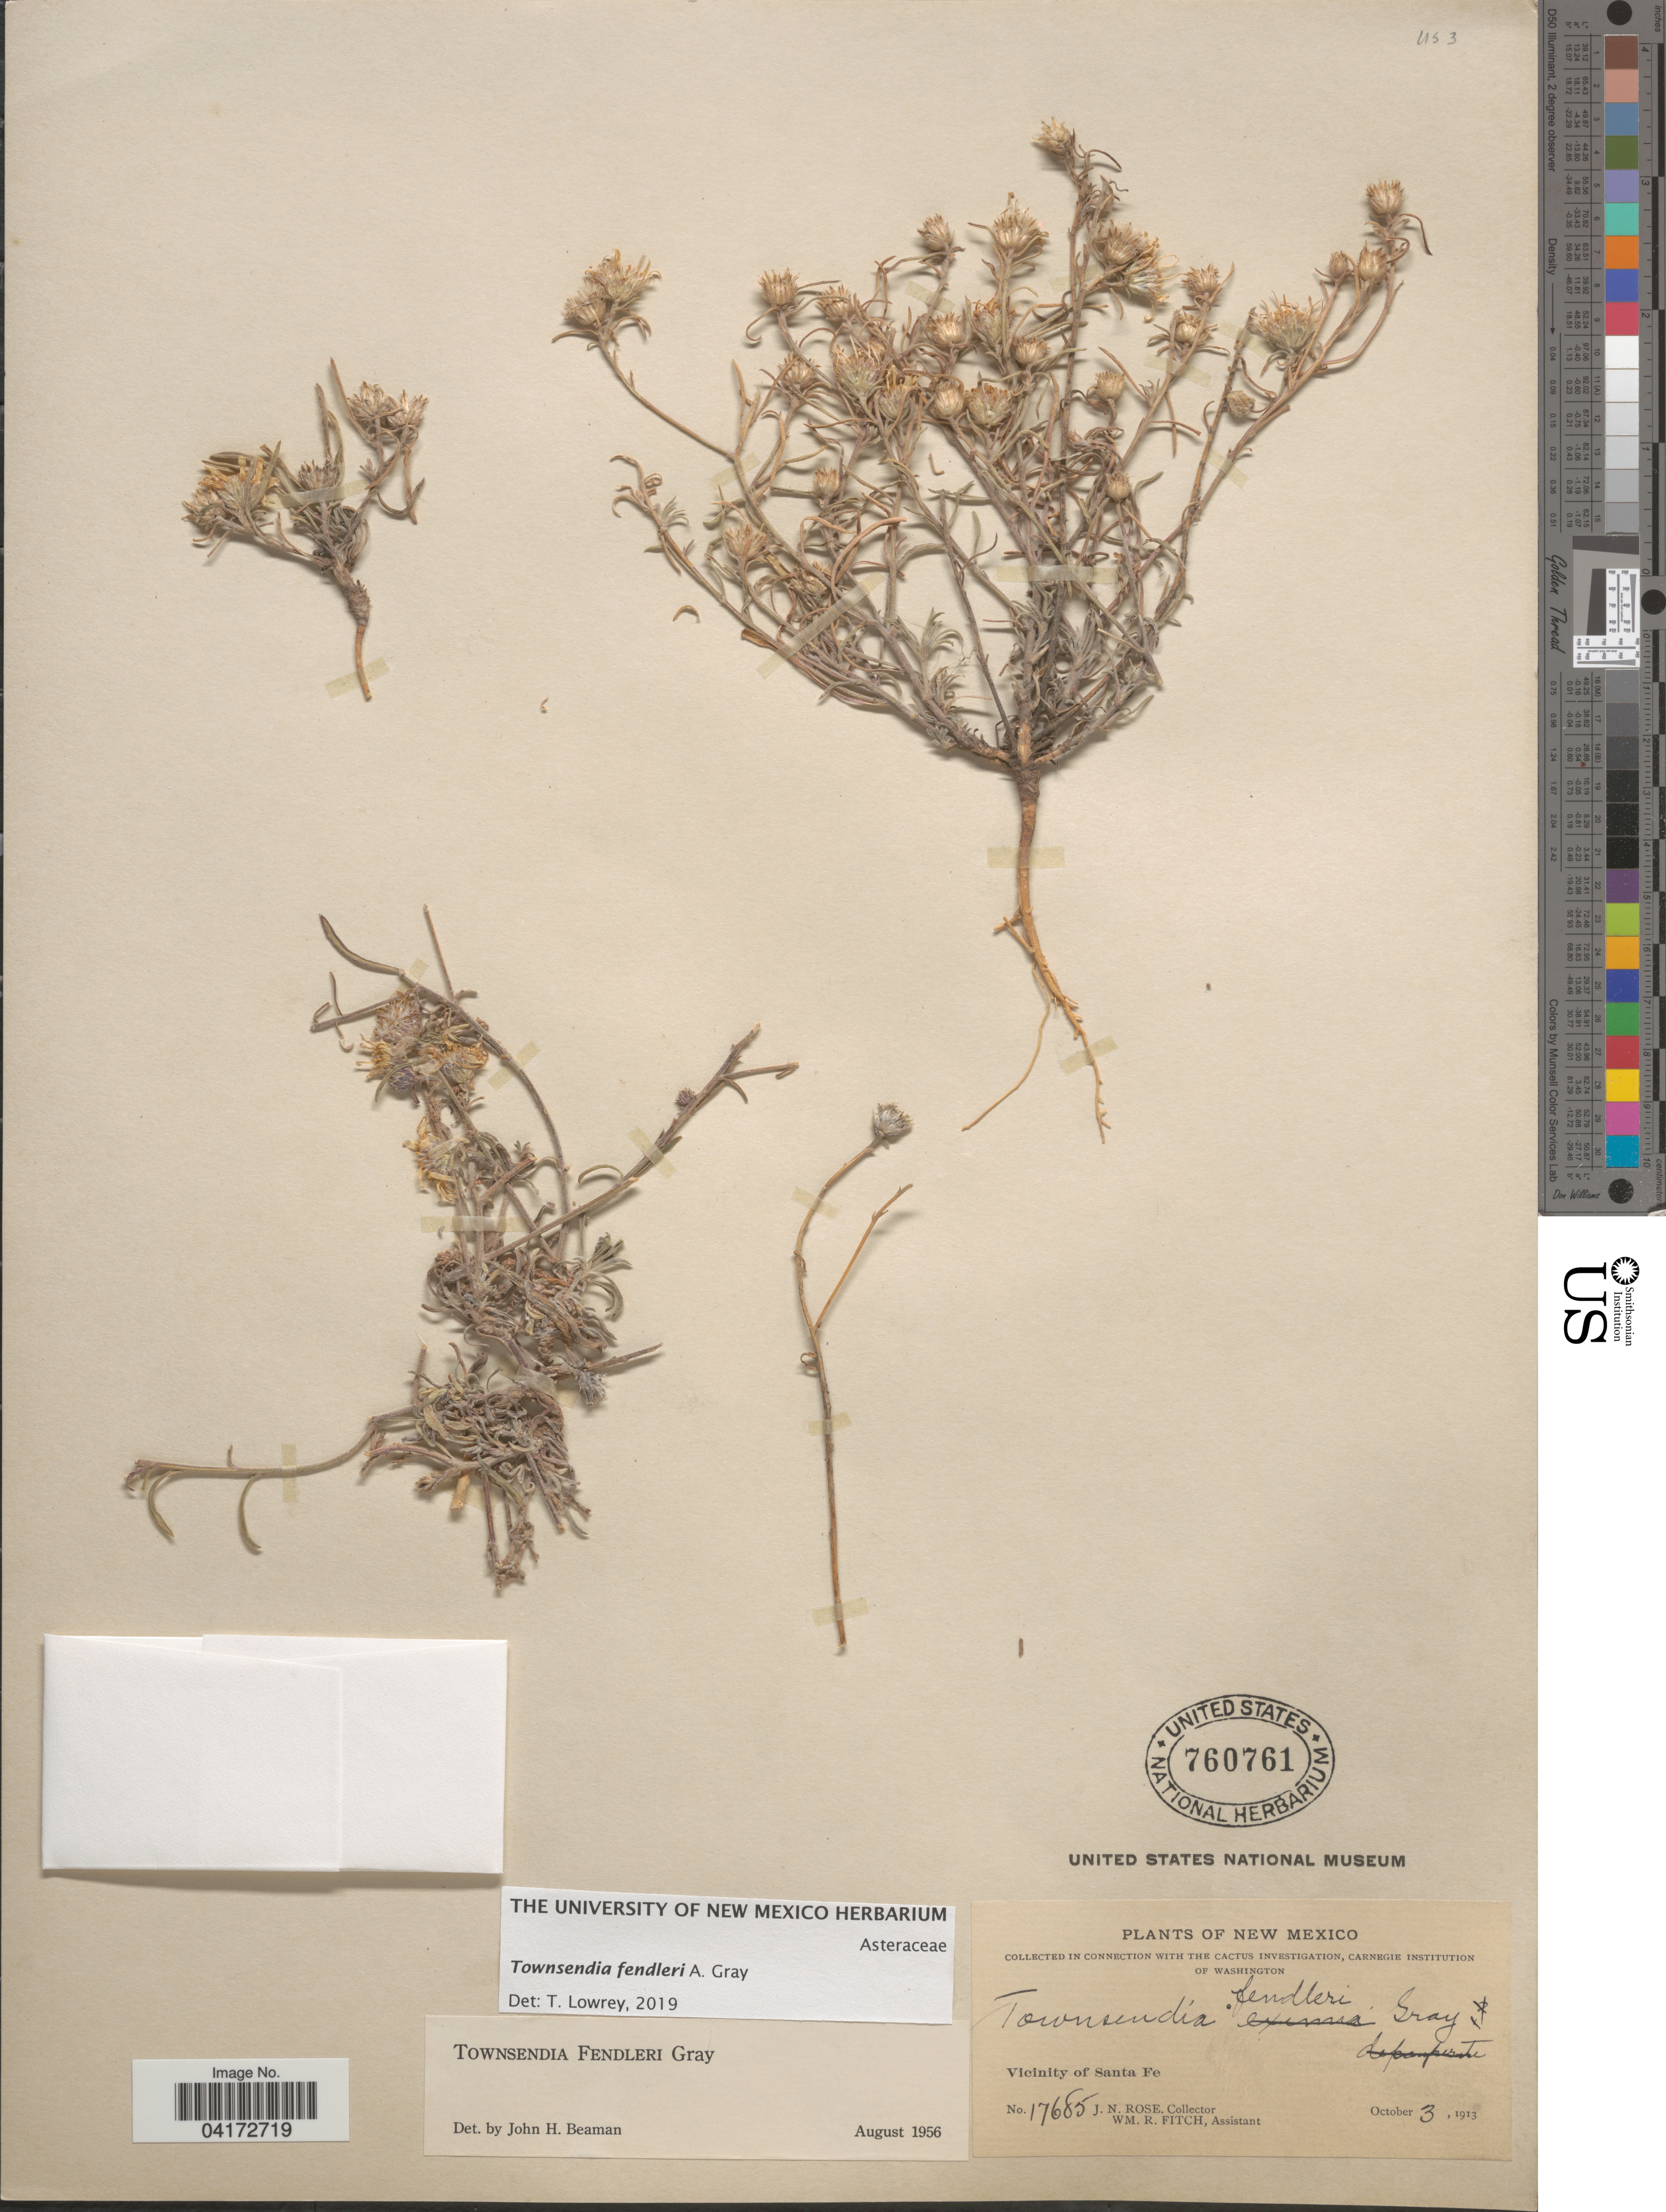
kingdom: Plantae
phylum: Tracheophyta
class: Magnoliopsida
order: Asterales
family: Asteraceae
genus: Townsendia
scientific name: Townsendia fendleri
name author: A. Gray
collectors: J. N. Rose & W. R. Fitch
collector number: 17685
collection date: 1913-10-03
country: United States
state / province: New Mexico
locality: Vicinity of Santa Fe.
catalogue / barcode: US 760761